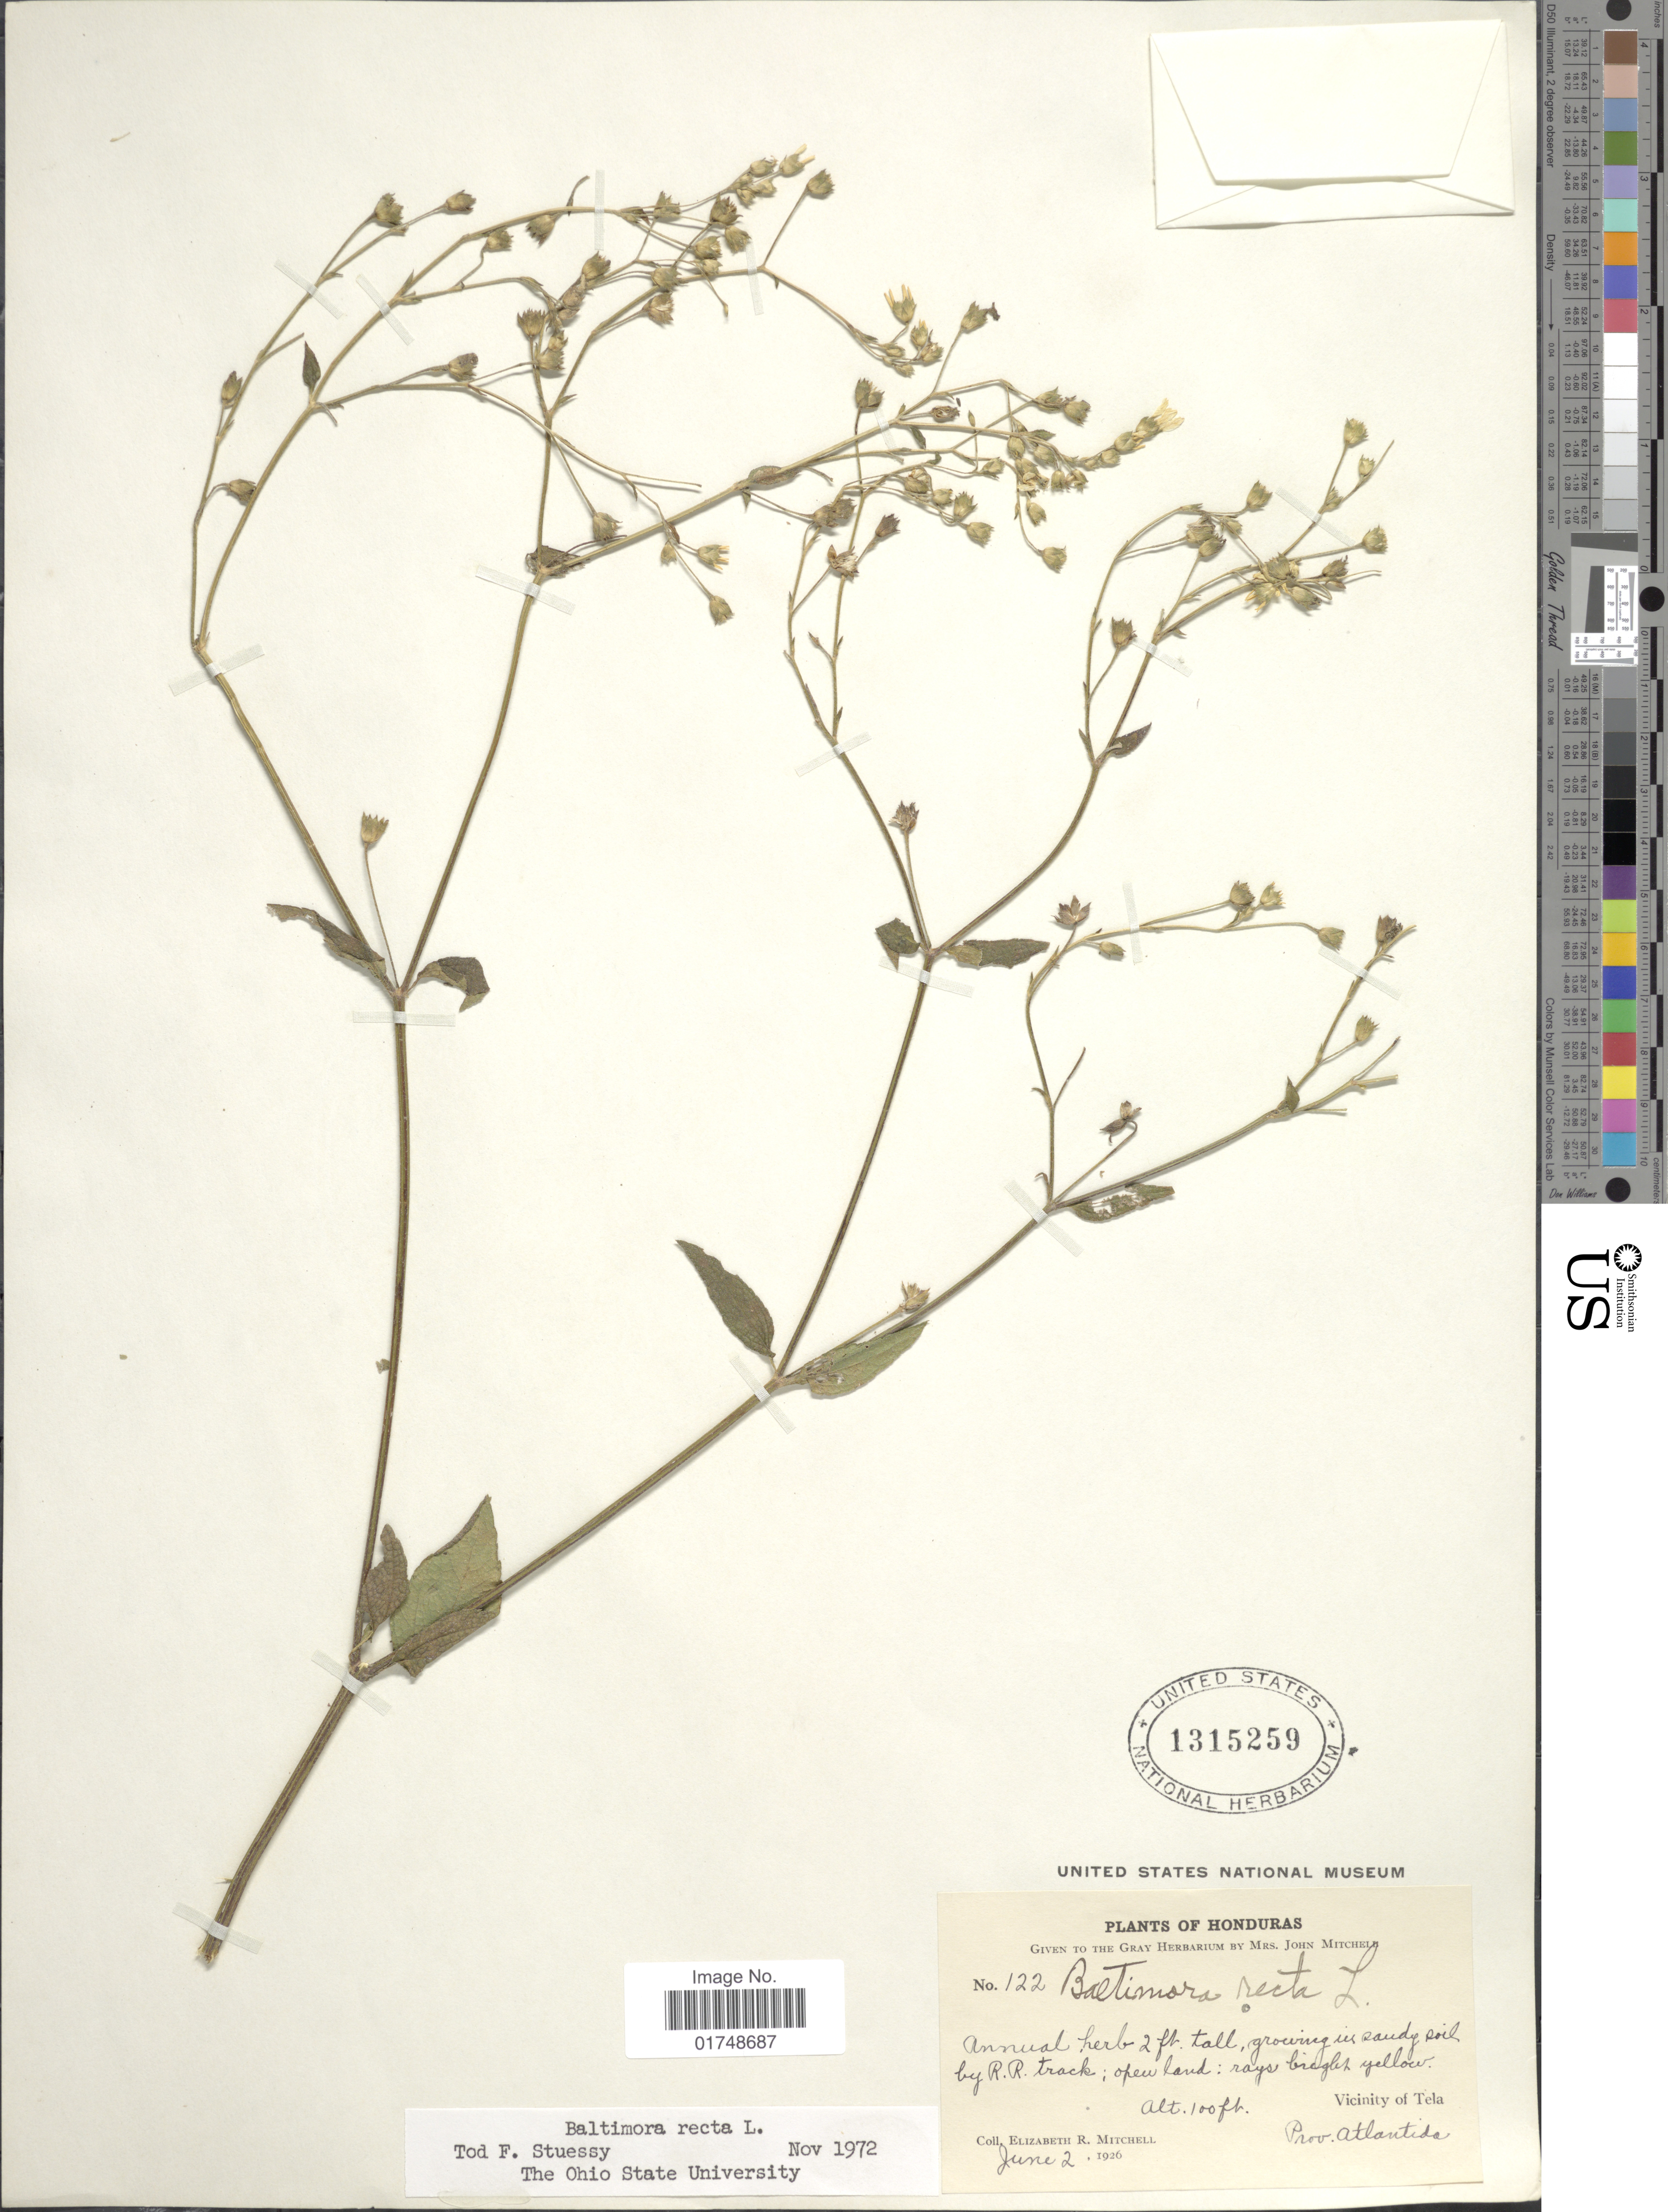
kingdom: Plantae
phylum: Tracheophyta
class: Magnoliopsida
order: Asterales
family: Asteraceae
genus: Baltimora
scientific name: Baltimora recta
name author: L.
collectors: E. Mitchell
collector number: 122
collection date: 1926-06-02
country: Honduras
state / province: Atlántida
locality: Growing in sandy soil by RR track; open land. Vicinity of Tela. Prov. Atlantida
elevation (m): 30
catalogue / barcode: US 1315259